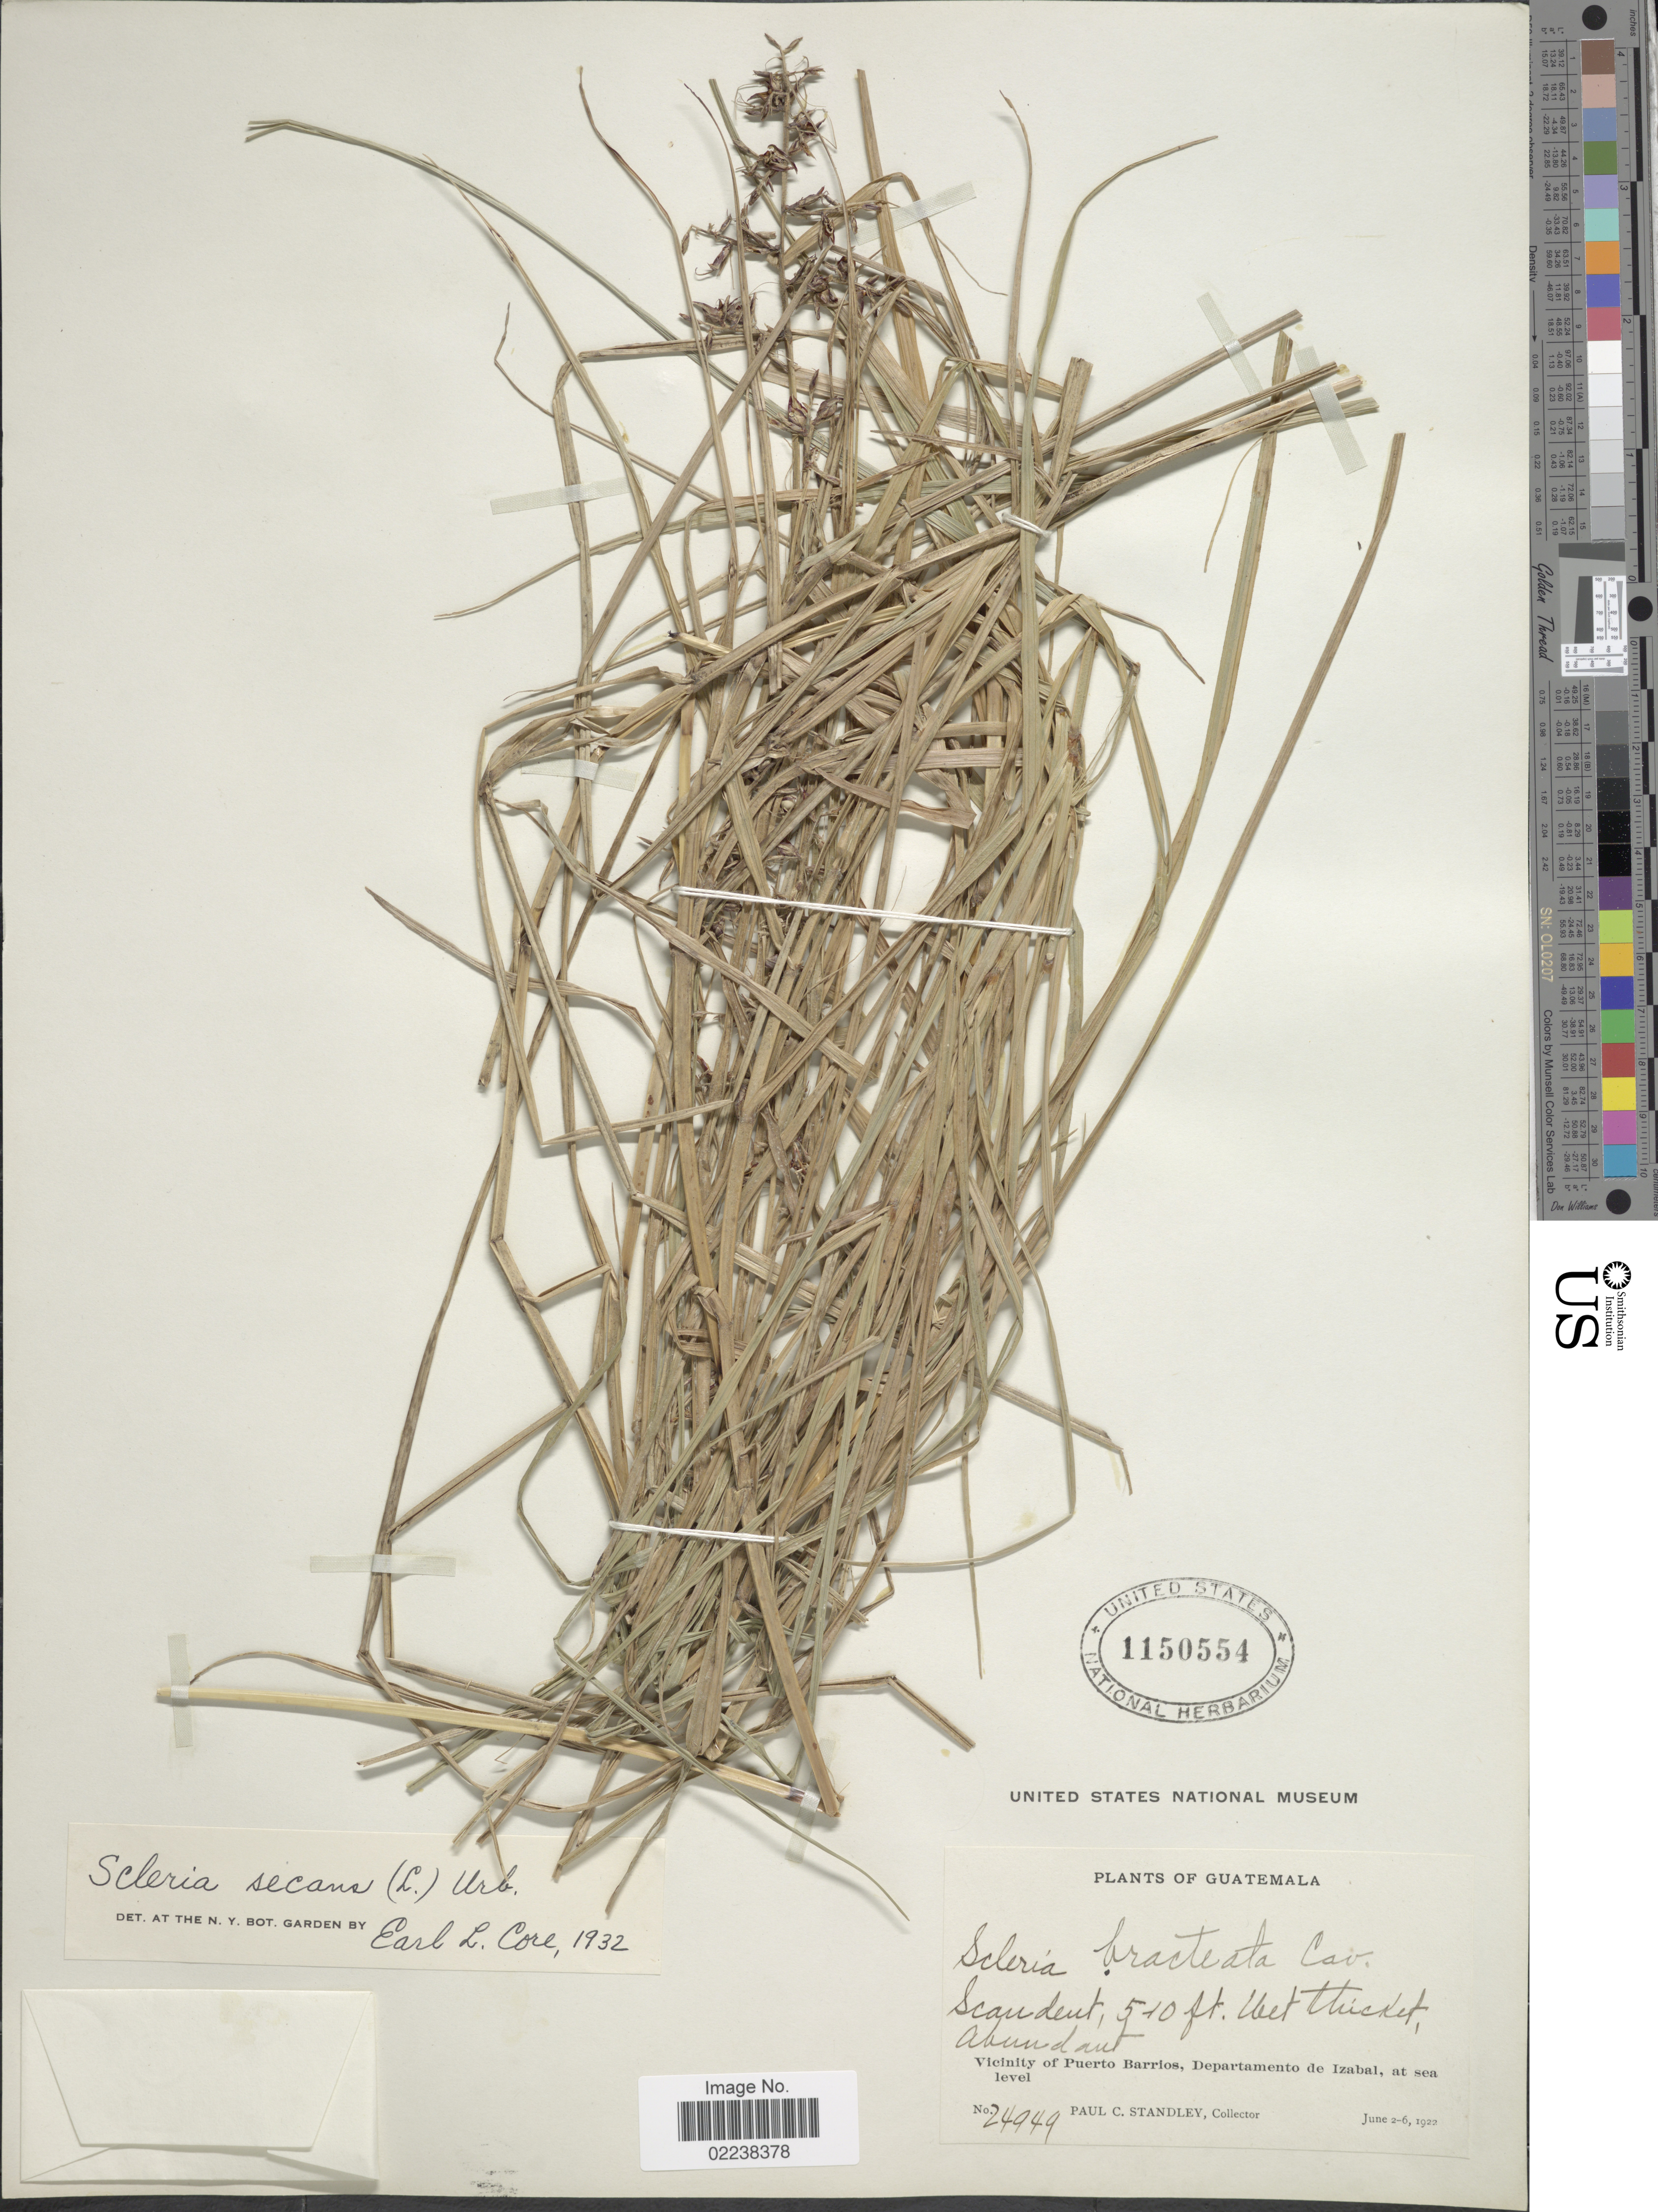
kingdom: Plantae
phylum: Tracheophyta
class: Liliopsida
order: Poales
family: Cyperaceae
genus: Scleria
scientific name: Scleria secans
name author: (L.) Urb.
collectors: P. C. Standley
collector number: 24949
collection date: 1922-06-02/1922-06-06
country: Guatemala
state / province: Izabal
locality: Vicinity of Puerto Barrios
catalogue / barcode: US 1150554